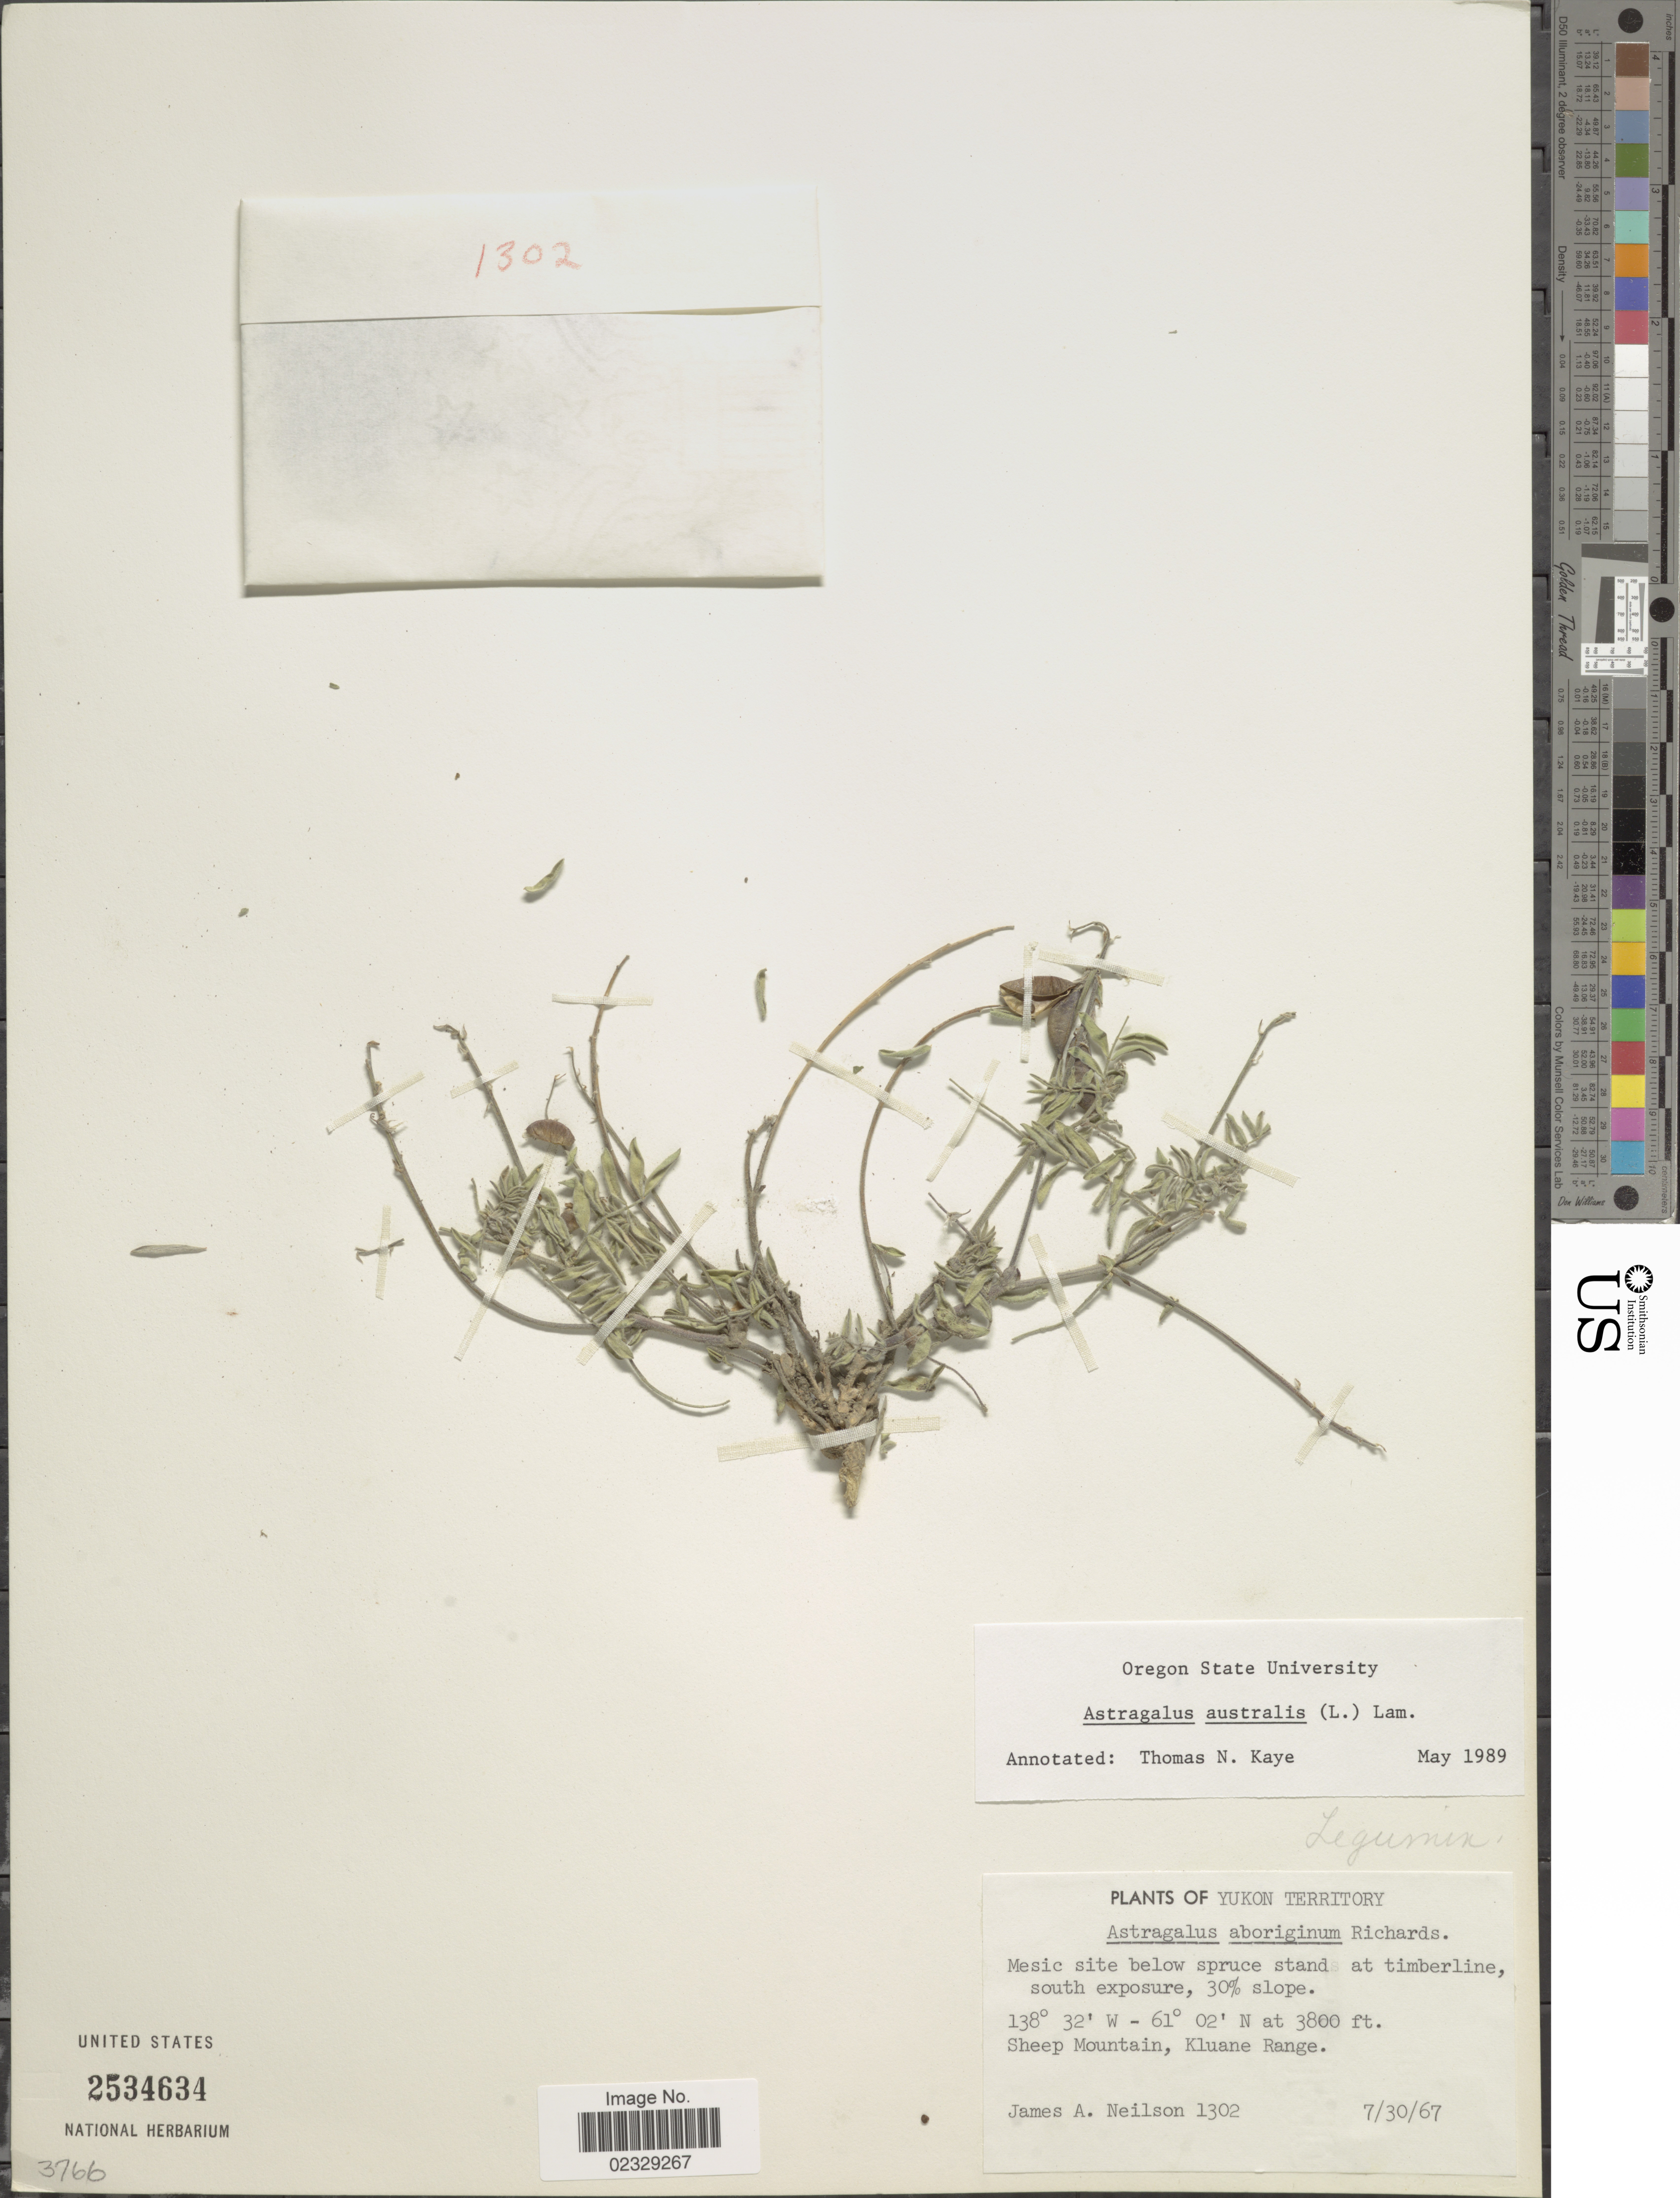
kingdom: Plantae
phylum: Tracheophyta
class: Magnoliopsida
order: Fabales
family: Fabaceae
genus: Astragalus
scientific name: Astragalus australis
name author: (L.) Lam.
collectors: J. Neilson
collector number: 1302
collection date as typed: Transcribed d/m/y: 30/7/67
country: Canada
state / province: Yukon Territory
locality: Sheep Mountain, Kluane Range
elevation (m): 1158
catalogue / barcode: US 2534634